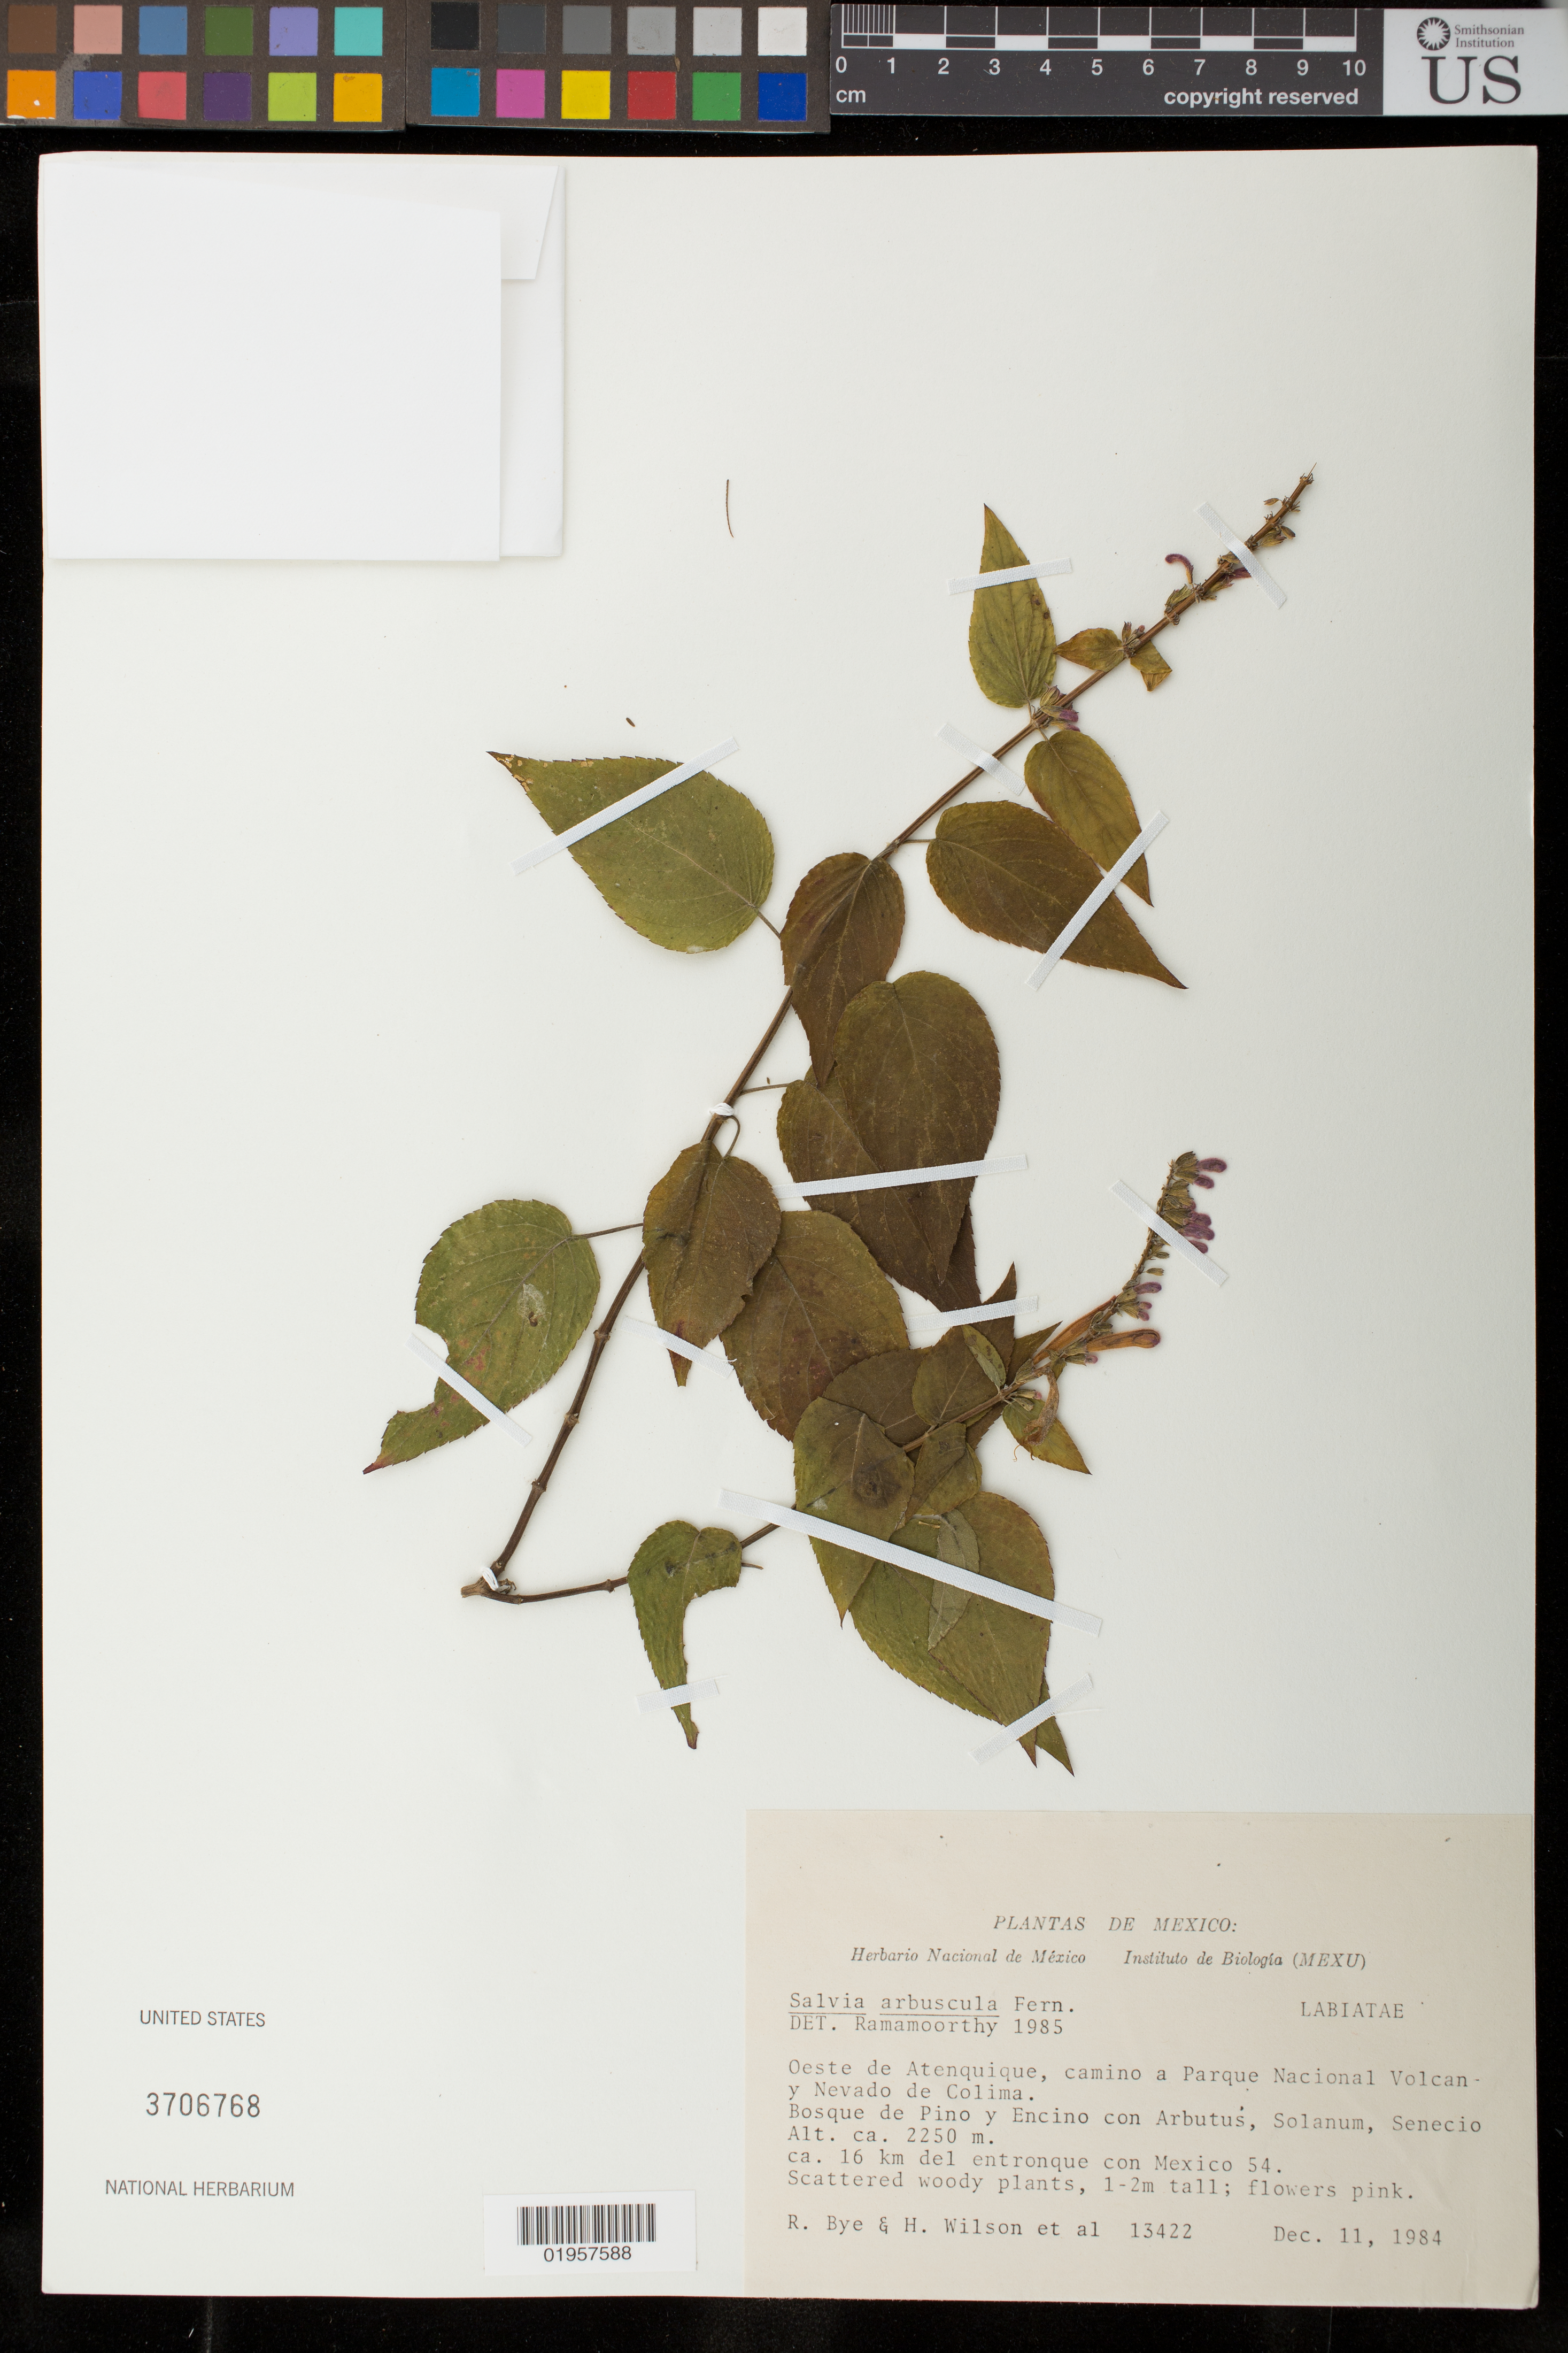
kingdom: Plantae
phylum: Tracheophyta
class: Magnoliopsida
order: Lamiales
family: Lamiaceae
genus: Salvia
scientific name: Salvia arbuscula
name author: Fernald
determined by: Ramamoorthy, T. P.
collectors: R. A. Bye et al.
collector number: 13422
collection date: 1984-12-11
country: Mexico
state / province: Jalisco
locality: Oeste de Atanquique, camino a Parque Nacional Volcan y Nevado de Colima; ca. 16 km del entronque con Mexico 54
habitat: Bosque de Pino y Encino, con Arbutus, Solanum, Senecio.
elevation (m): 2250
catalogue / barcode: US 3706768